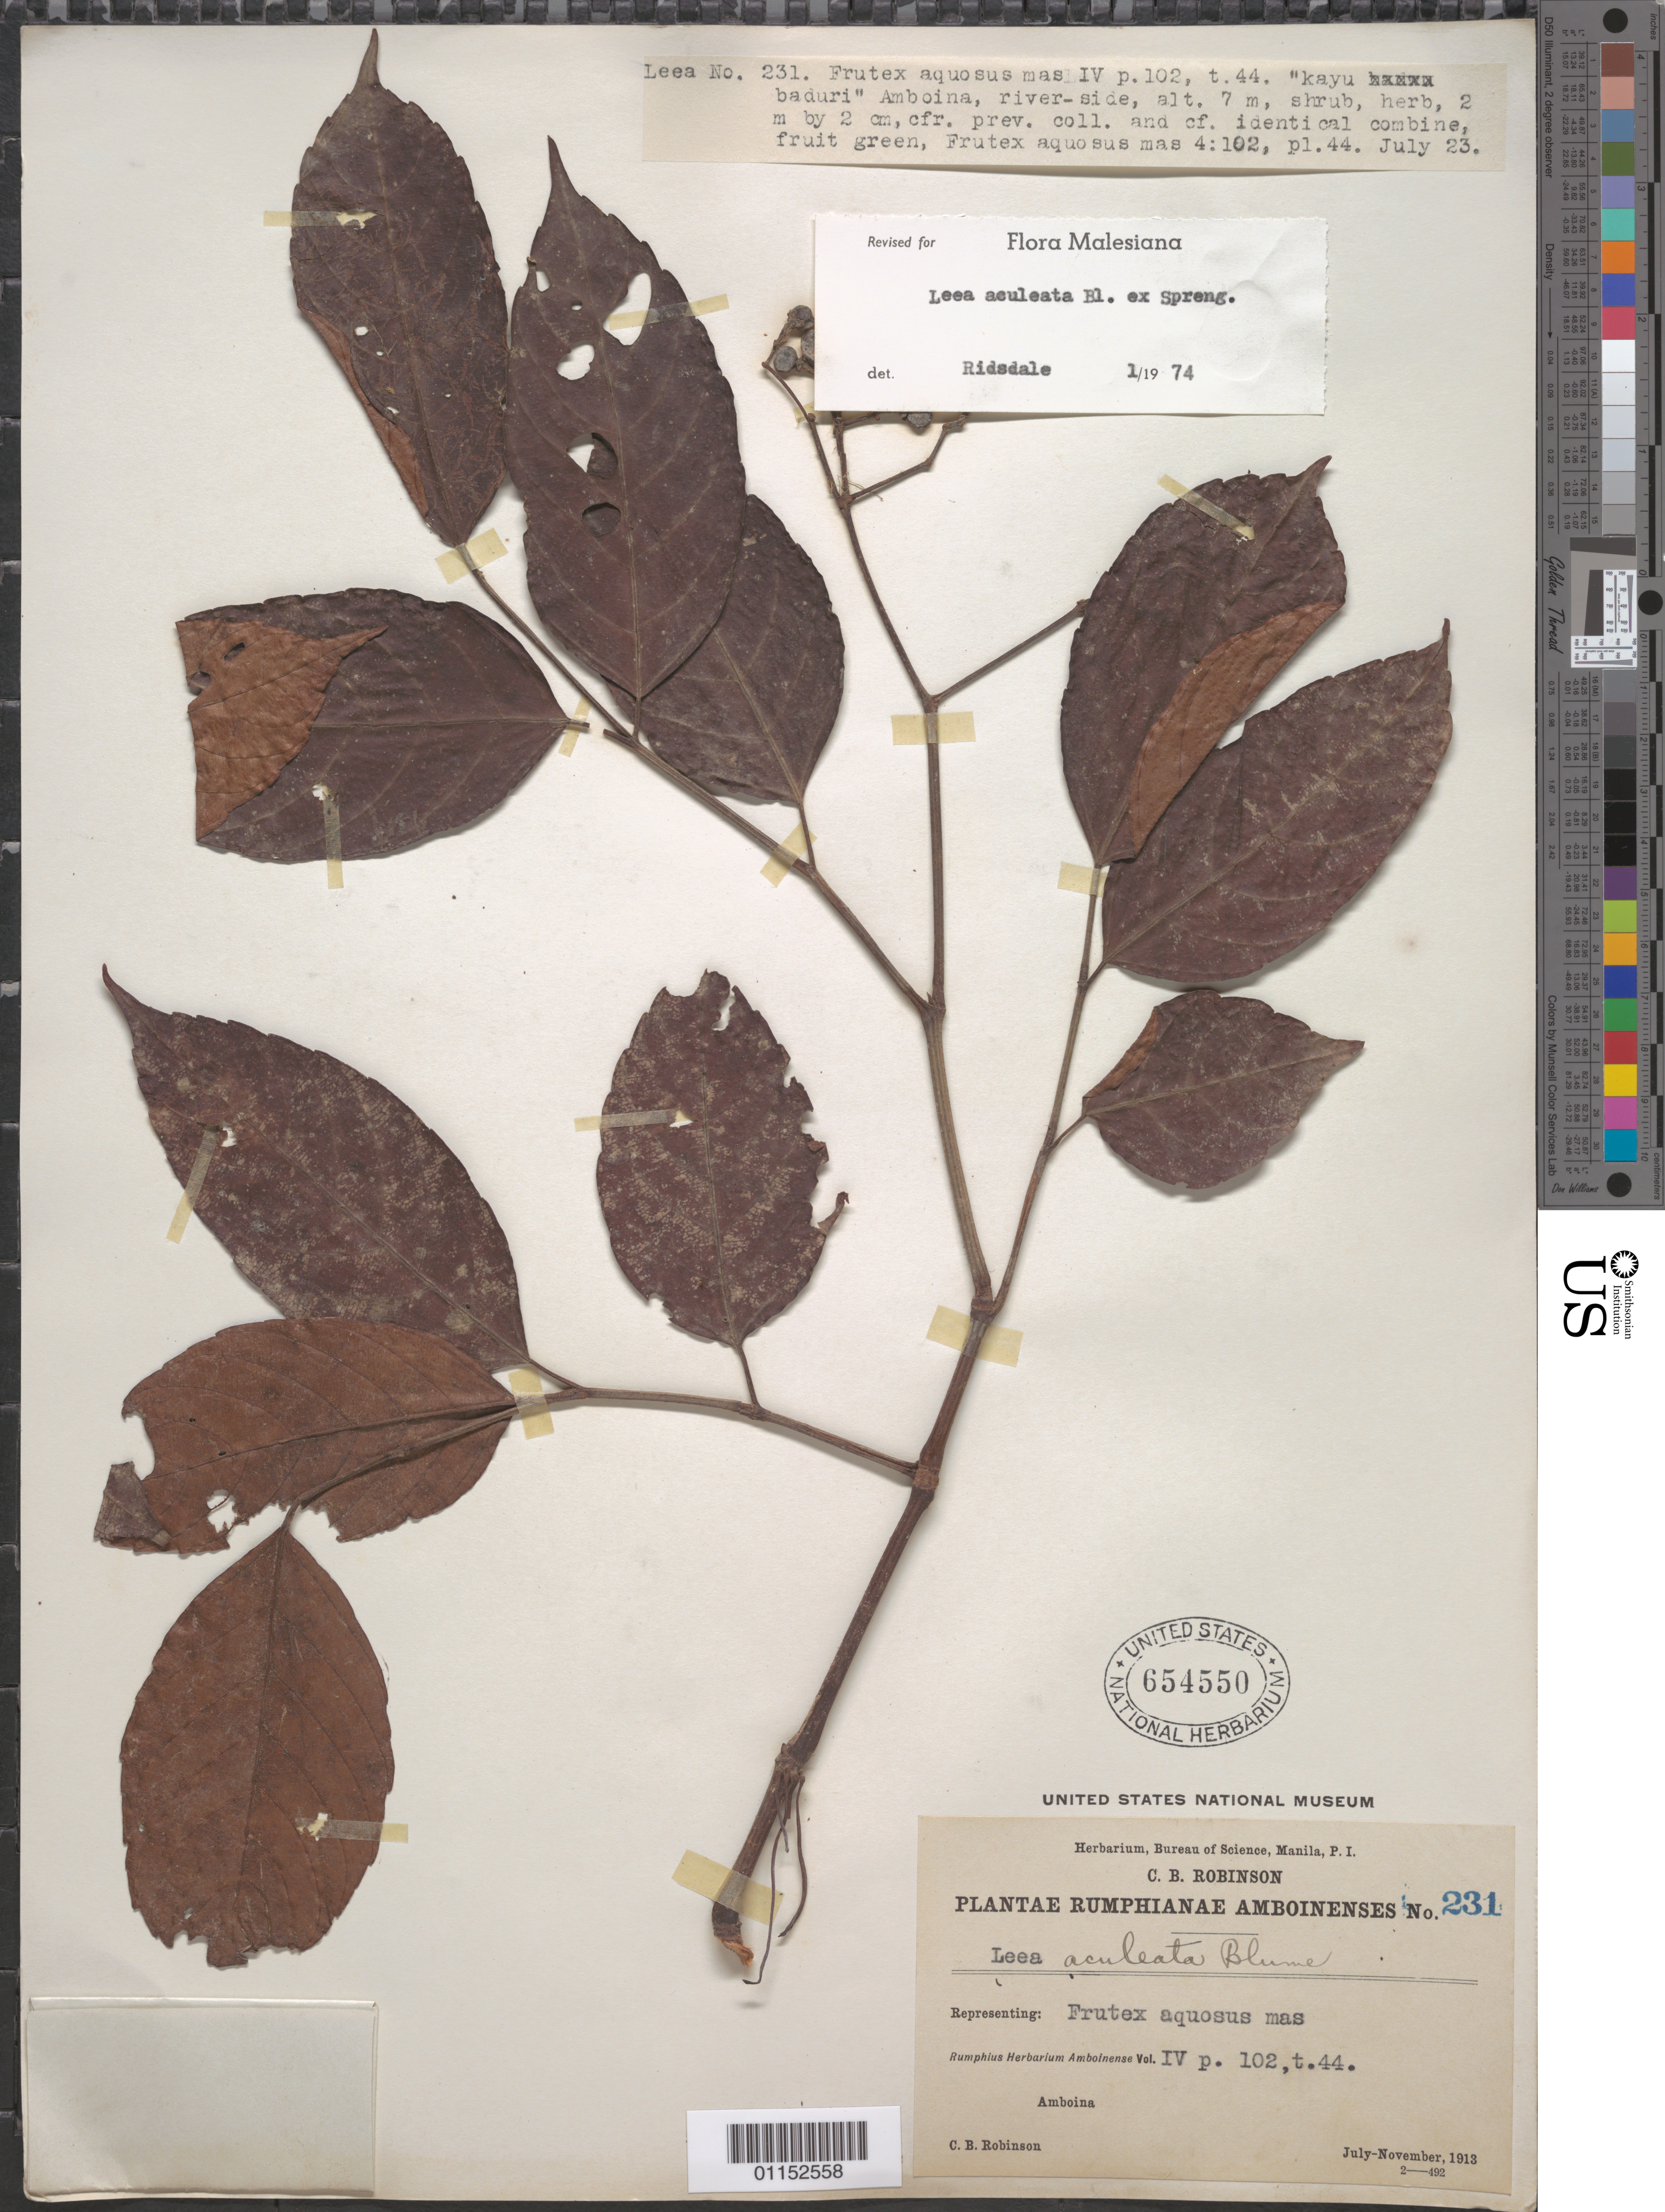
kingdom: Plantae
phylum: Tracheophyta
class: Magnoliopsida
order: Vitales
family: Vitaceae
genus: Leea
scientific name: Leea aculeata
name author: Blume ex Spreng.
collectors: C. Robinson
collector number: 231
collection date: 1913-07-23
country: Indonesia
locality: Ambon Island.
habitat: River side, shrub.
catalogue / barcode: US 654550